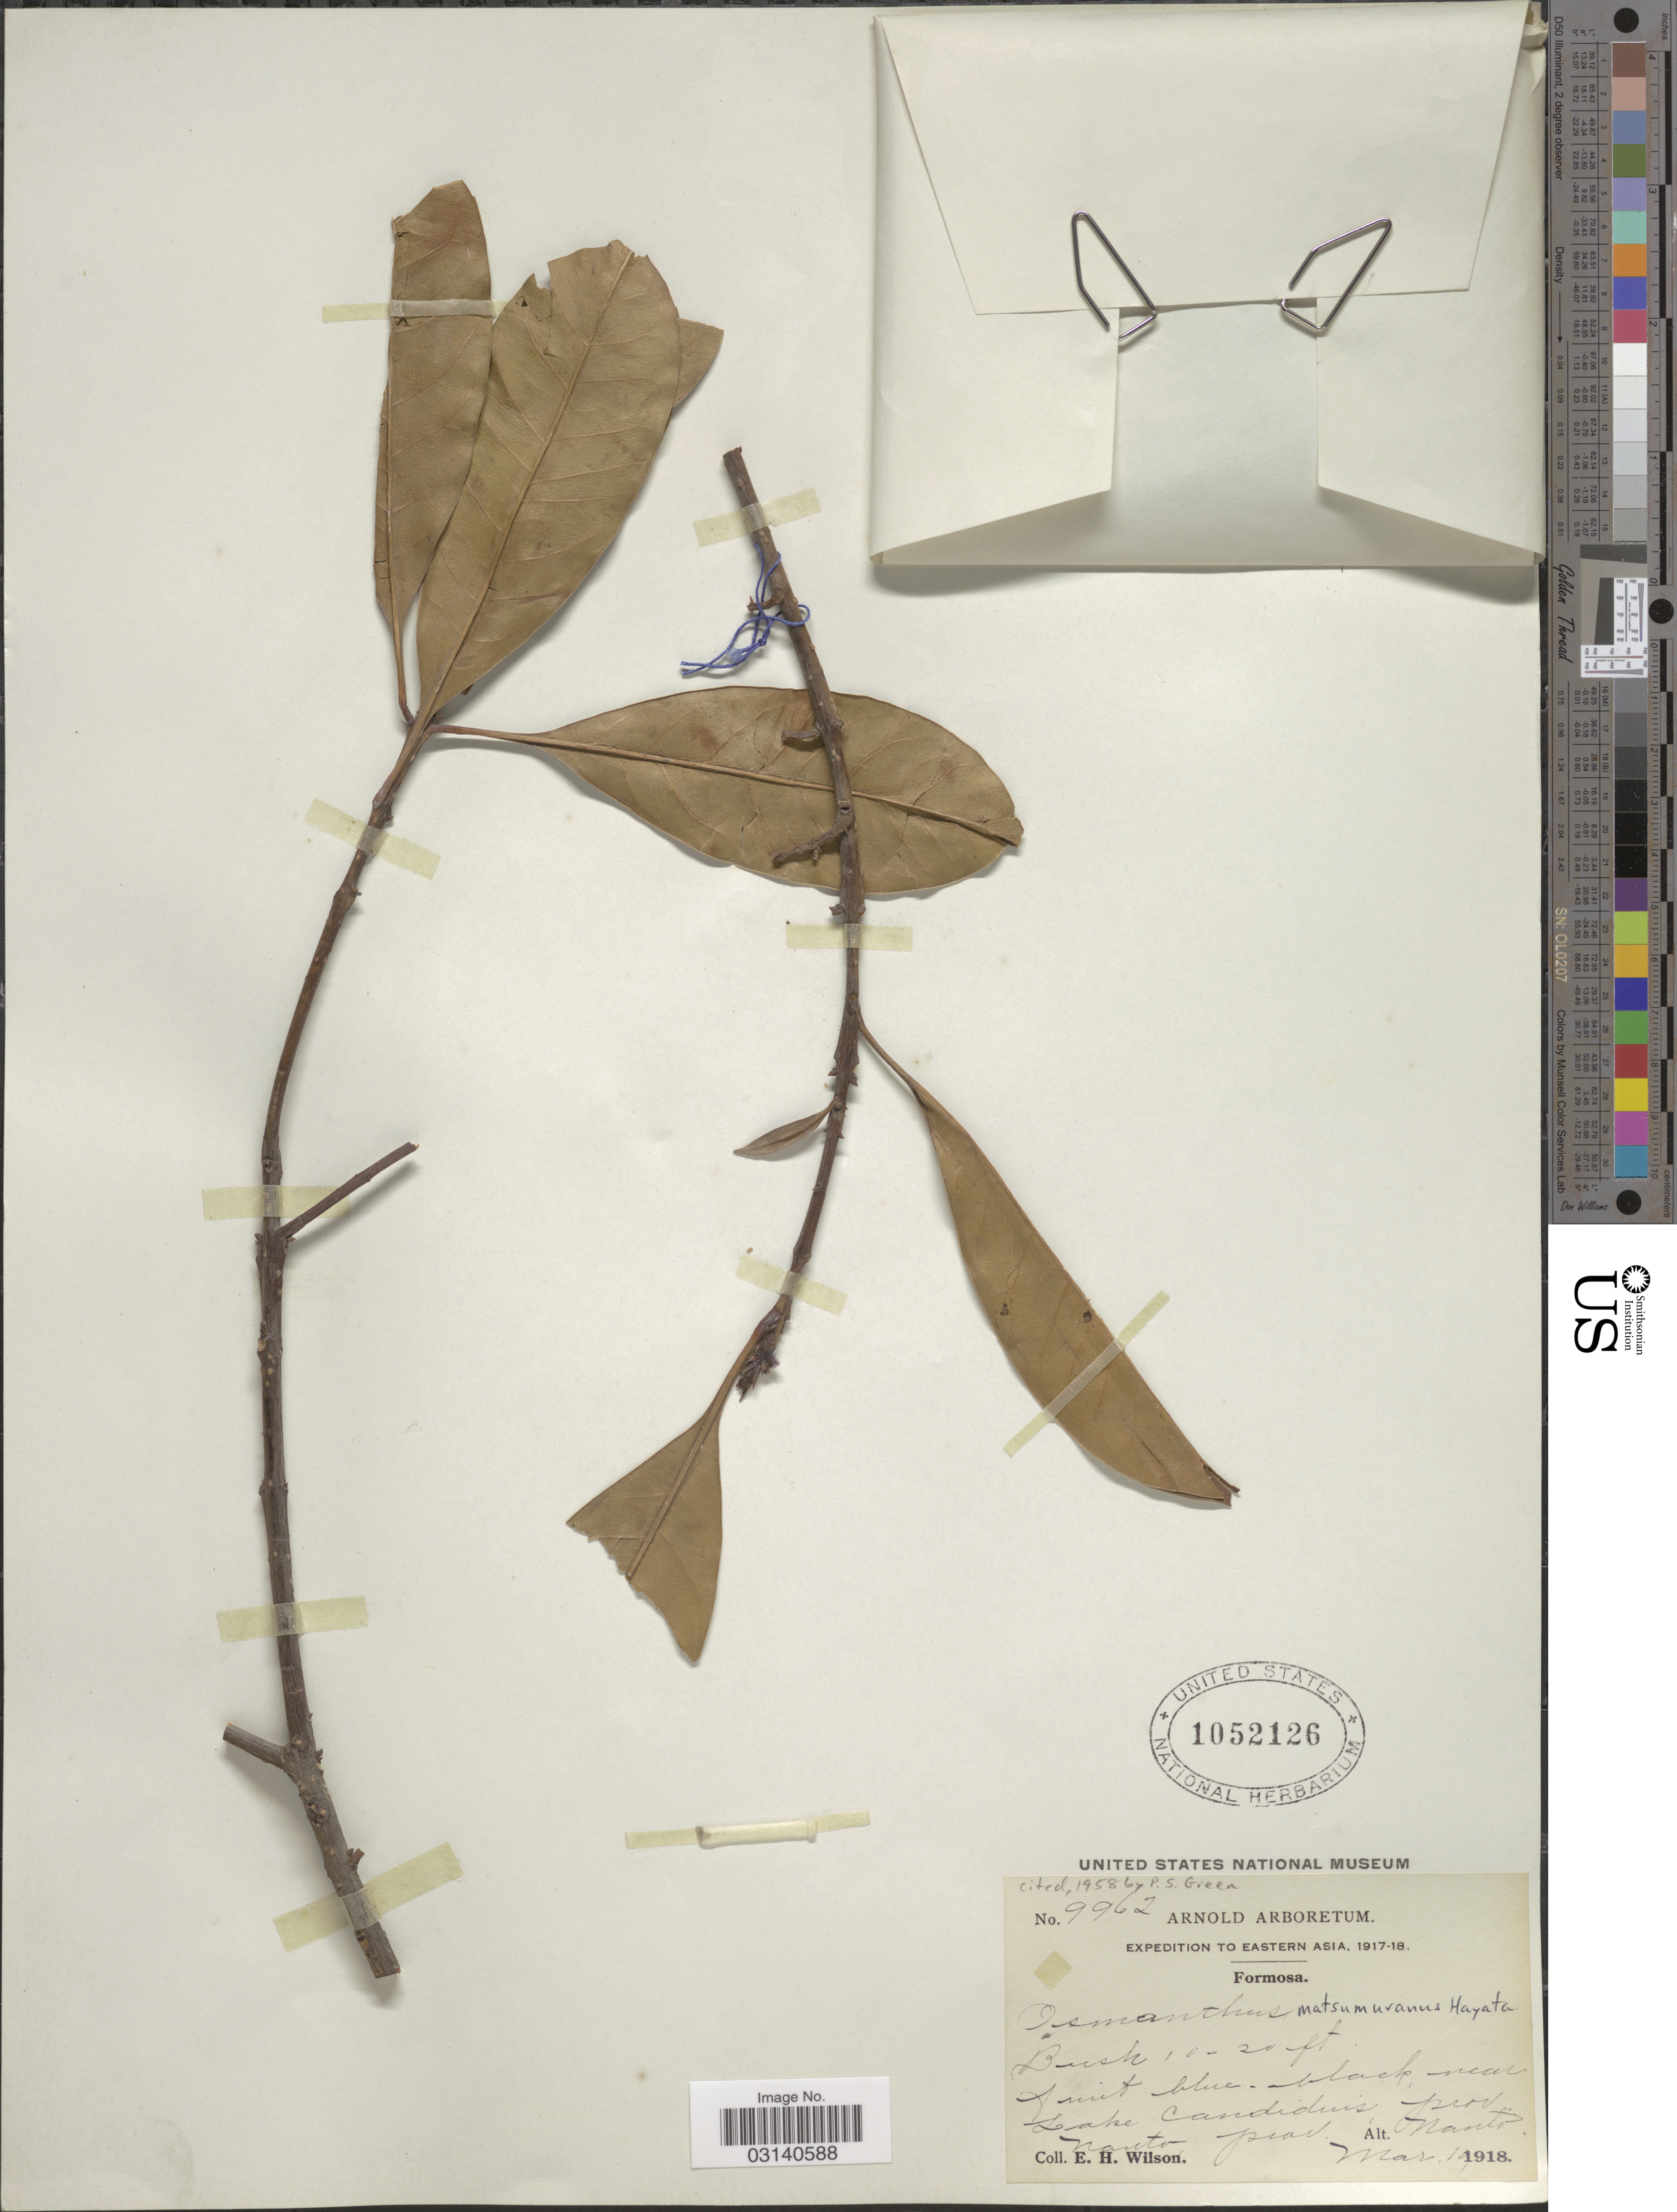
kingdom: Plantae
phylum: Tracheophyta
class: Magnoliopsida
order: Lamiales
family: Oleaceae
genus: Osmanthus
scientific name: Osmanthus matsumuranus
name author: Hayata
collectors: E. Wilson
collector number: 9962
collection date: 1918-03-10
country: Taiwan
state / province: Nantou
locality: Eastern Asia, Formosa, Lake Candiduis, prov. Nanto.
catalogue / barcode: US 1052126